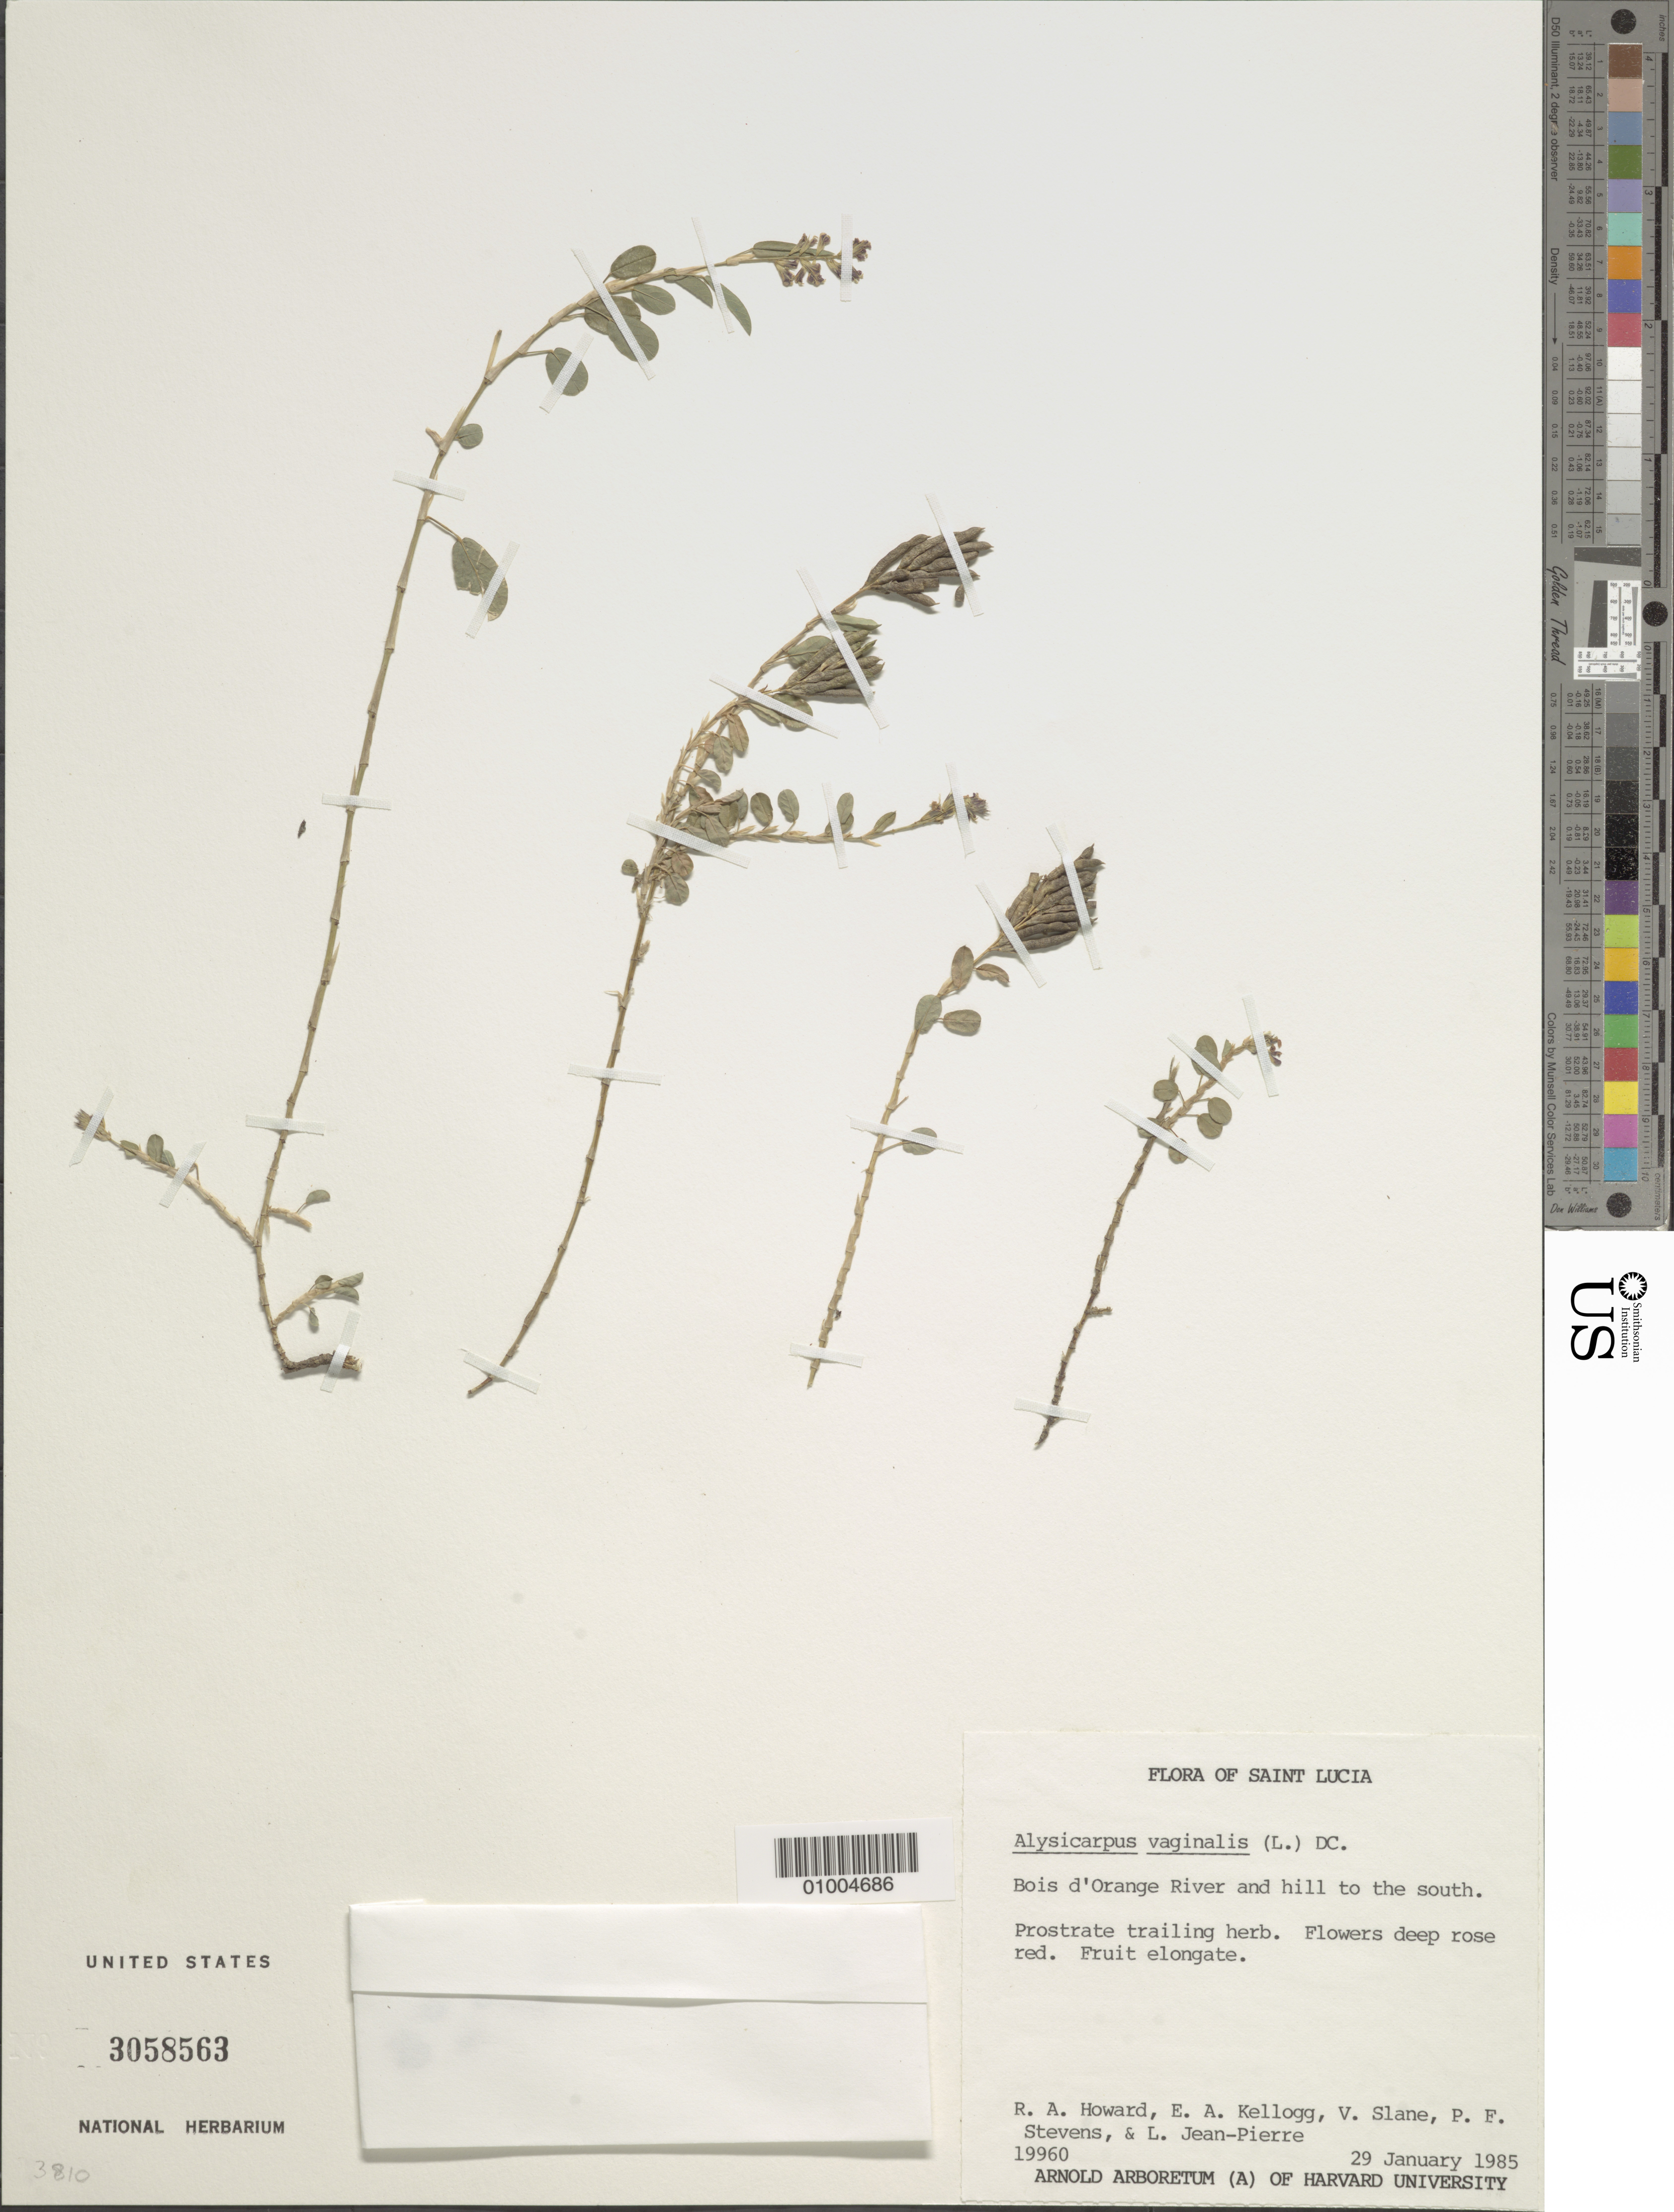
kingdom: Plantae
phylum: Tracheophyta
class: Magnoliopsida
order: Fabales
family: Fabaceae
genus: Alysicarpus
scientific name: Alysicarpus vaginalis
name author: (L.) DC.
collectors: R. A. Howard, E. A. Kellogg, V. Slane, P. F. Stevens & L. L. Jean-Pierre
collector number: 19960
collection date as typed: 29 Jan 1985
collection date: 1985-01-29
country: St. Lucia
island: St. Lucia I.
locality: Bois d'Orange River and hill to the S.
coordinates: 0 N, 0 E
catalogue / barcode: US 3058563